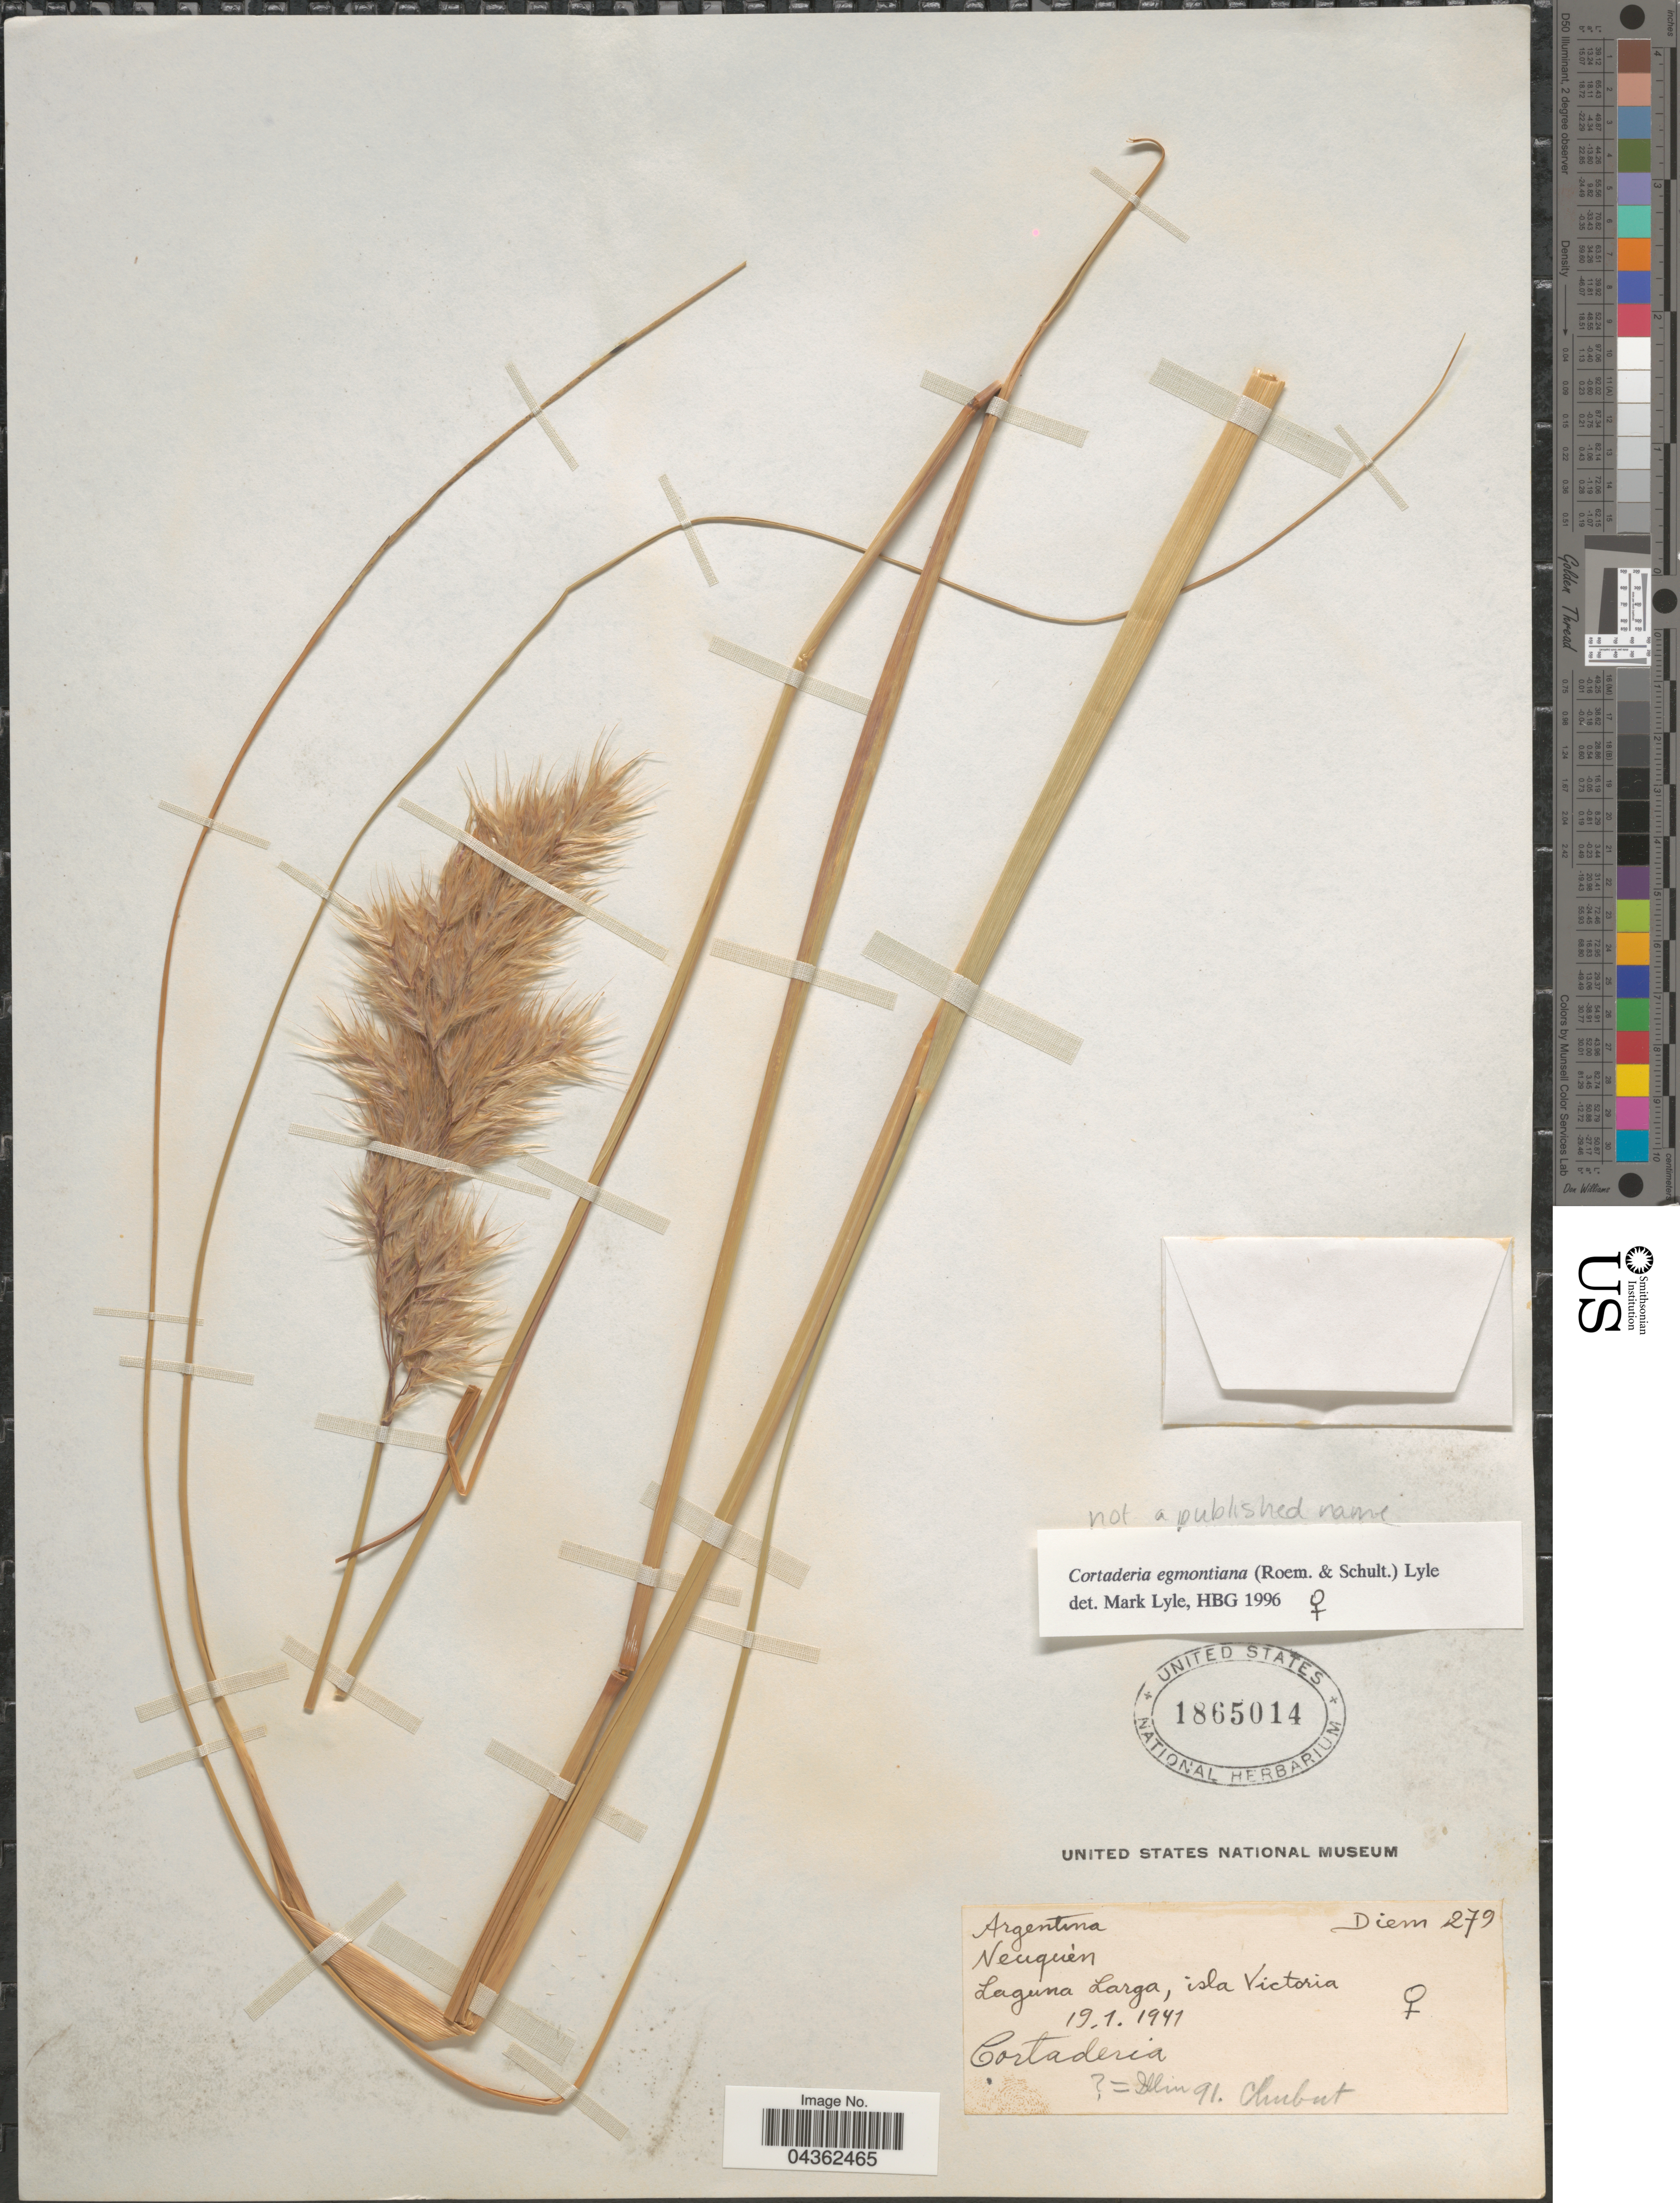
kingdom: Plantae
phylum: Tracheophyta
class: Liliopsida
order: Poales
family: Poaceae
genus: Cortaderia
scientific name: Cortaderia egmontiana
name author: (Roem. & Schult.) Lyle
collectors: Diem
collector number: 279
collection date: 1941-01-19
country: Argentina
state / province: Neuquen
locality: Laguna Larga, isla Victoria.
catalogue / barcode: US 1865014